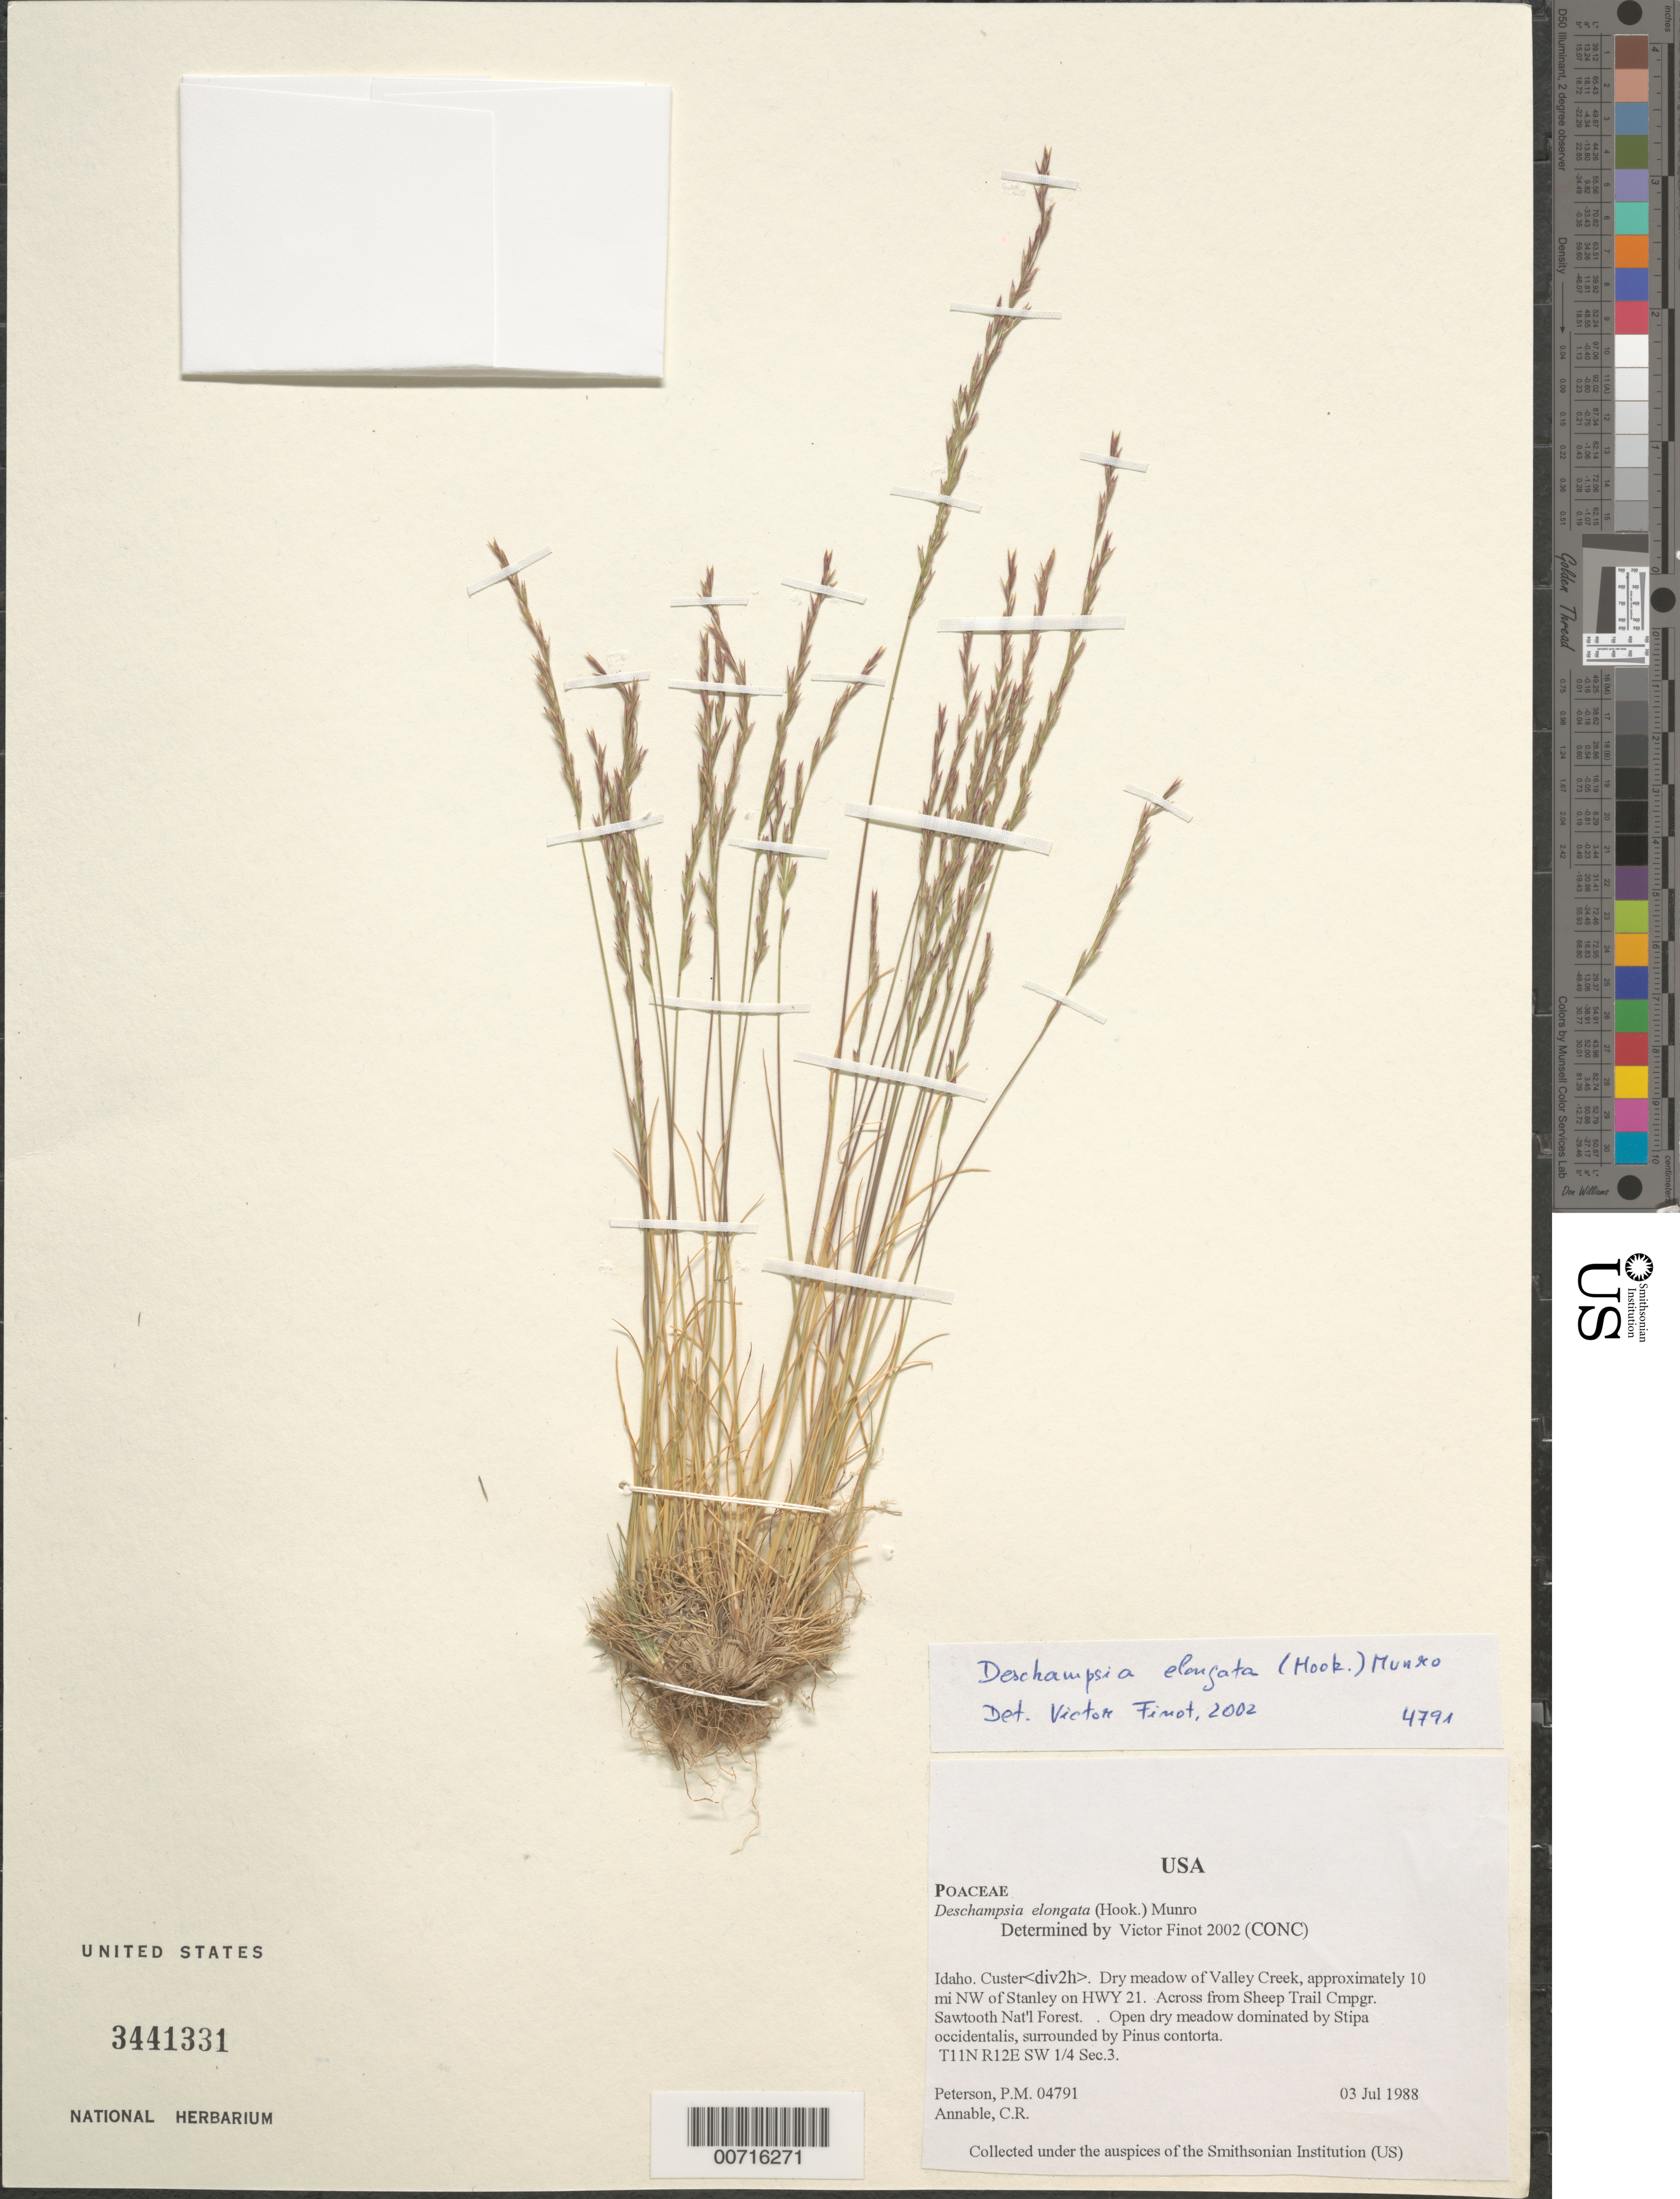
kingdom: Plantae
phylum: Tracheophyta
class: Liliopsida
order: Poales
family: Poaceae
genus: Deschampsia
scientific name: Deschampsia elongata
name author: (Hook.) Munro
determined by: Finot, V. L.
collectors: P. M. Peterson & C. R. Annable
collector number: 04791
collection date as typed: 03 Jul 1988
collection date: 1988-07-03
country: United States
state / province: Idaho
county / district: Custer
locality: Dry meadow of Valley Creek, approximately 10 mi NW of Stanley on HWY 21. Across from Sheep Trail Cmpgr. Sawtooth Nat'l Forest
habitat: Open dry meadow dominated by Stipa occidentalis, surrounded by Pinus contorta.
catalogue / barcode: US 3441331